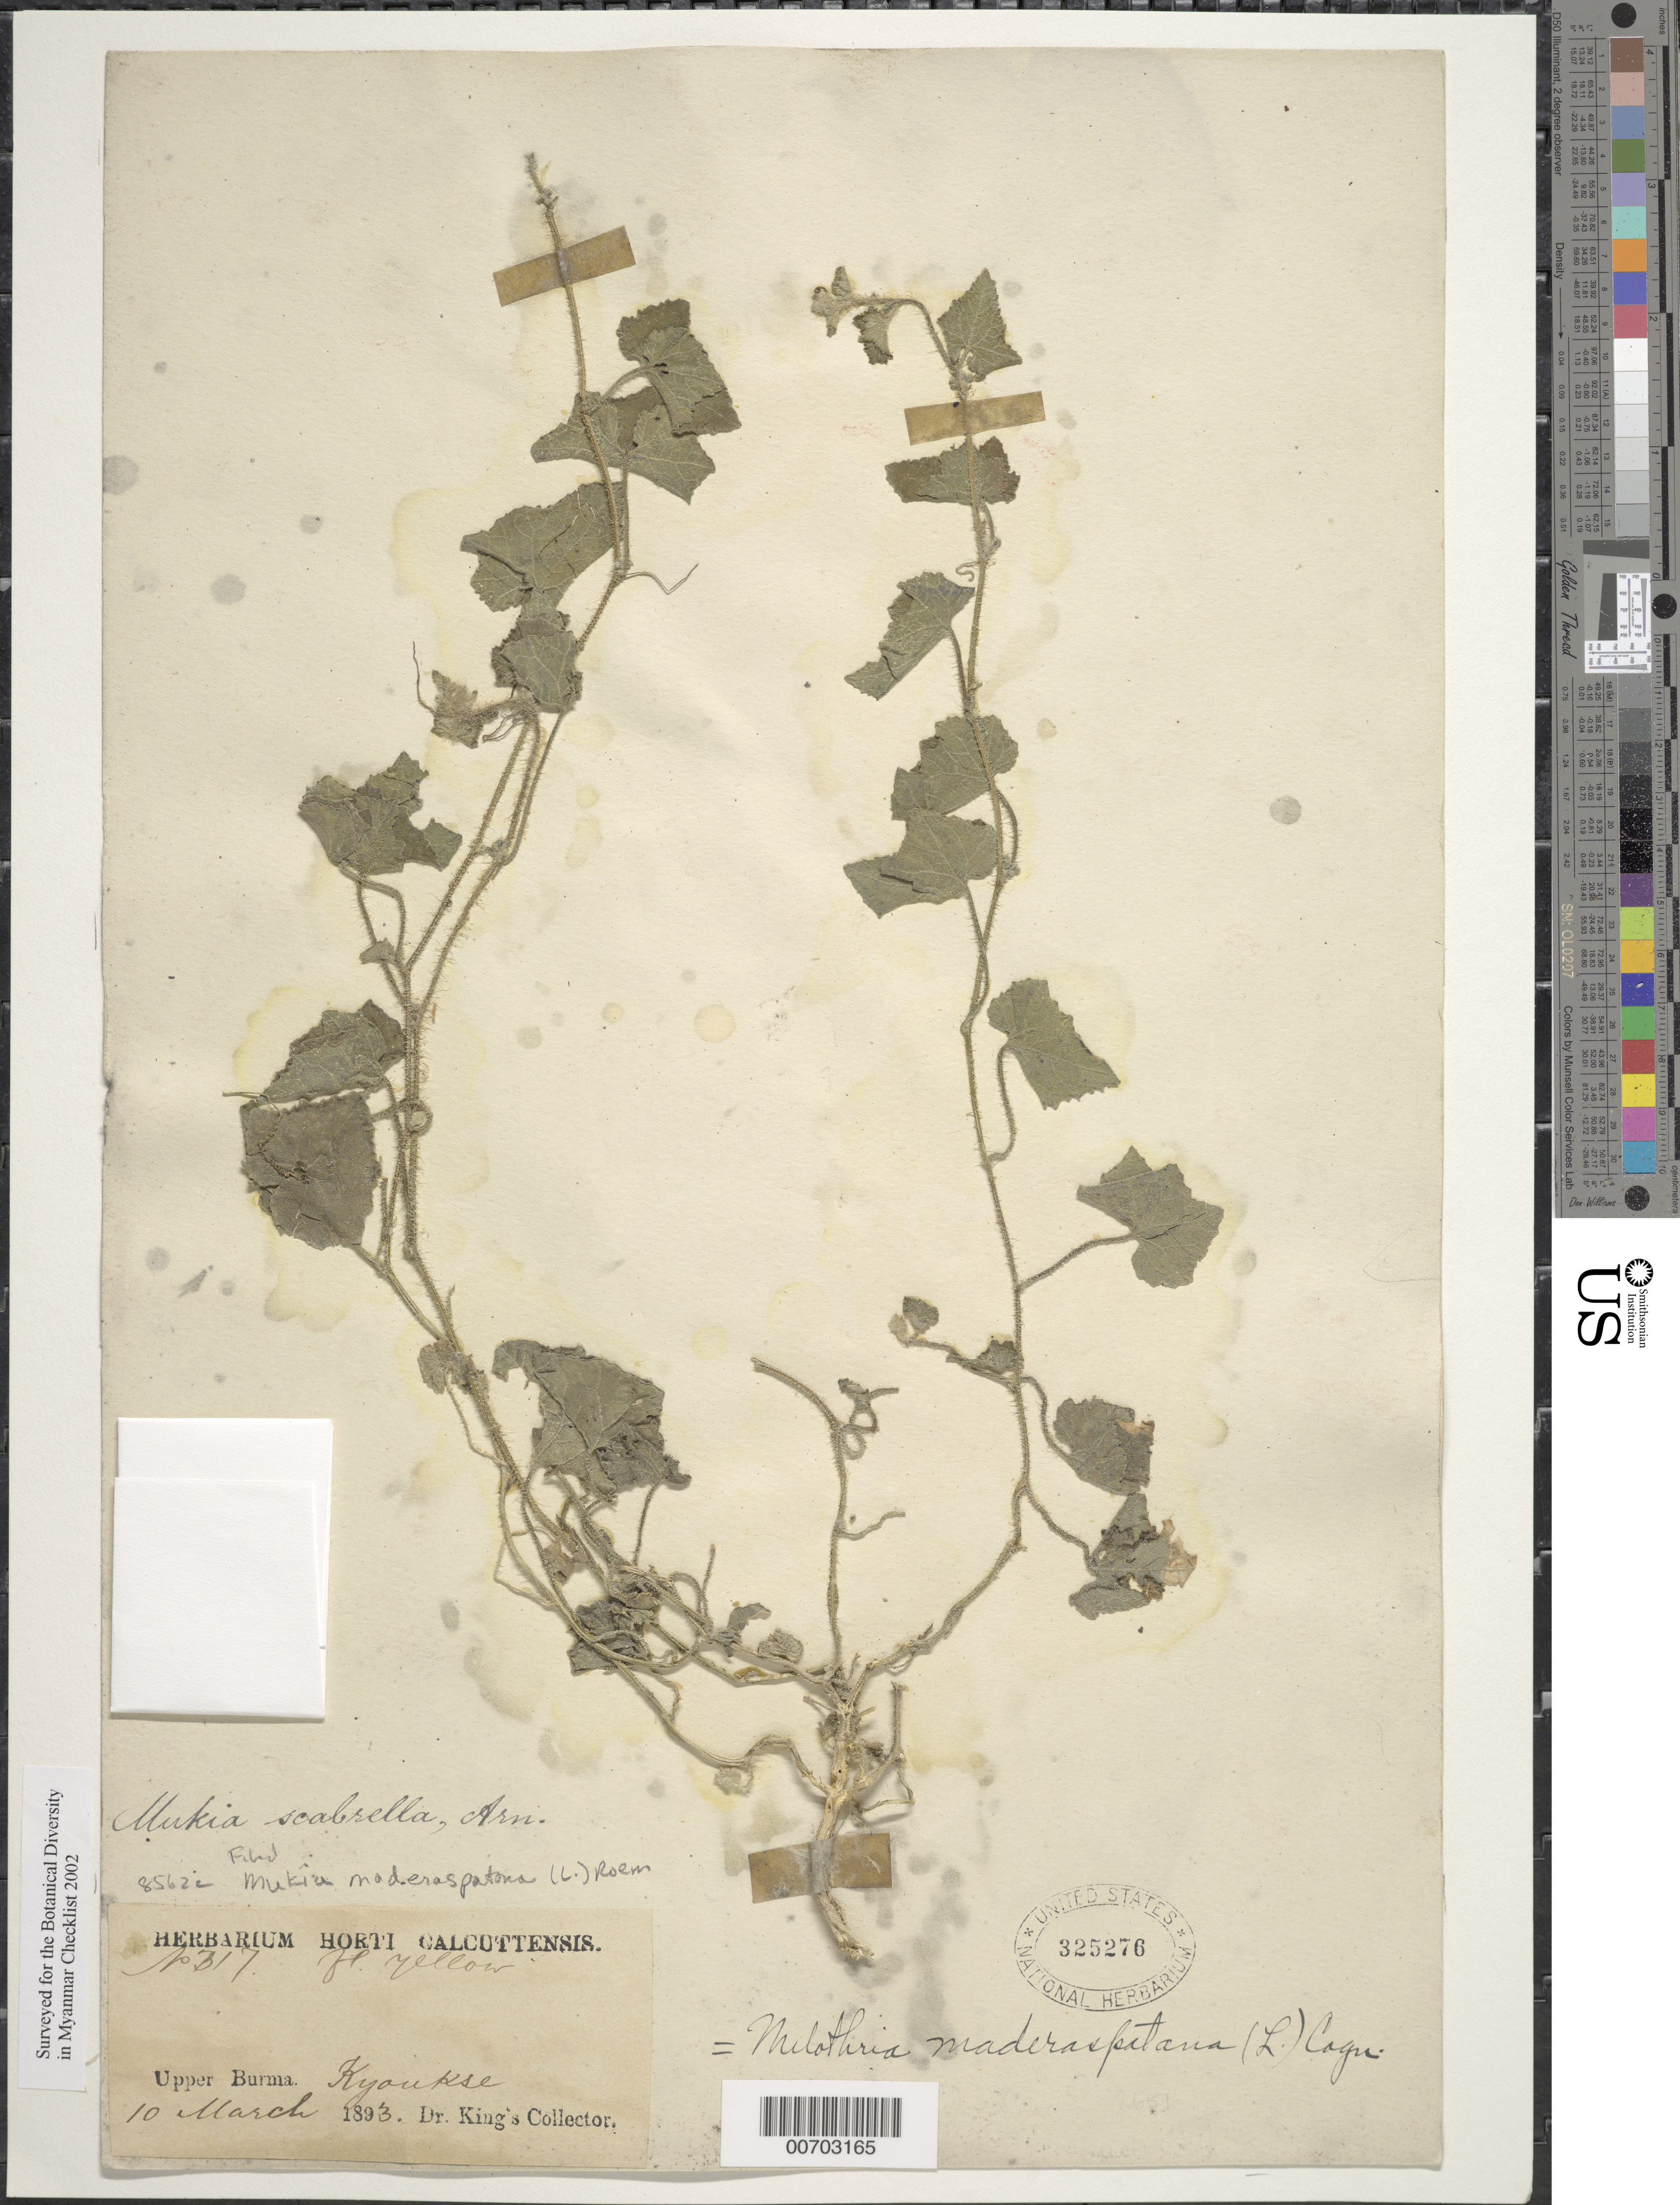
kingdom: Plantae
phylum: Tracheophyta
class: Magnoliopsida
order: Cucurbitales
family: Cucurbitaceae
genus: Cucumis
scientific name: Cucumis maderaspatanus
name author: L.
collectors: R. M. King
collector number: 317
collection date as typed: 10 Mar 1893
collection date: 1893-03-10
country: Myanmar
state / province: Mandalay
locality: Kyoukse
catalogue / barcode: US 325276